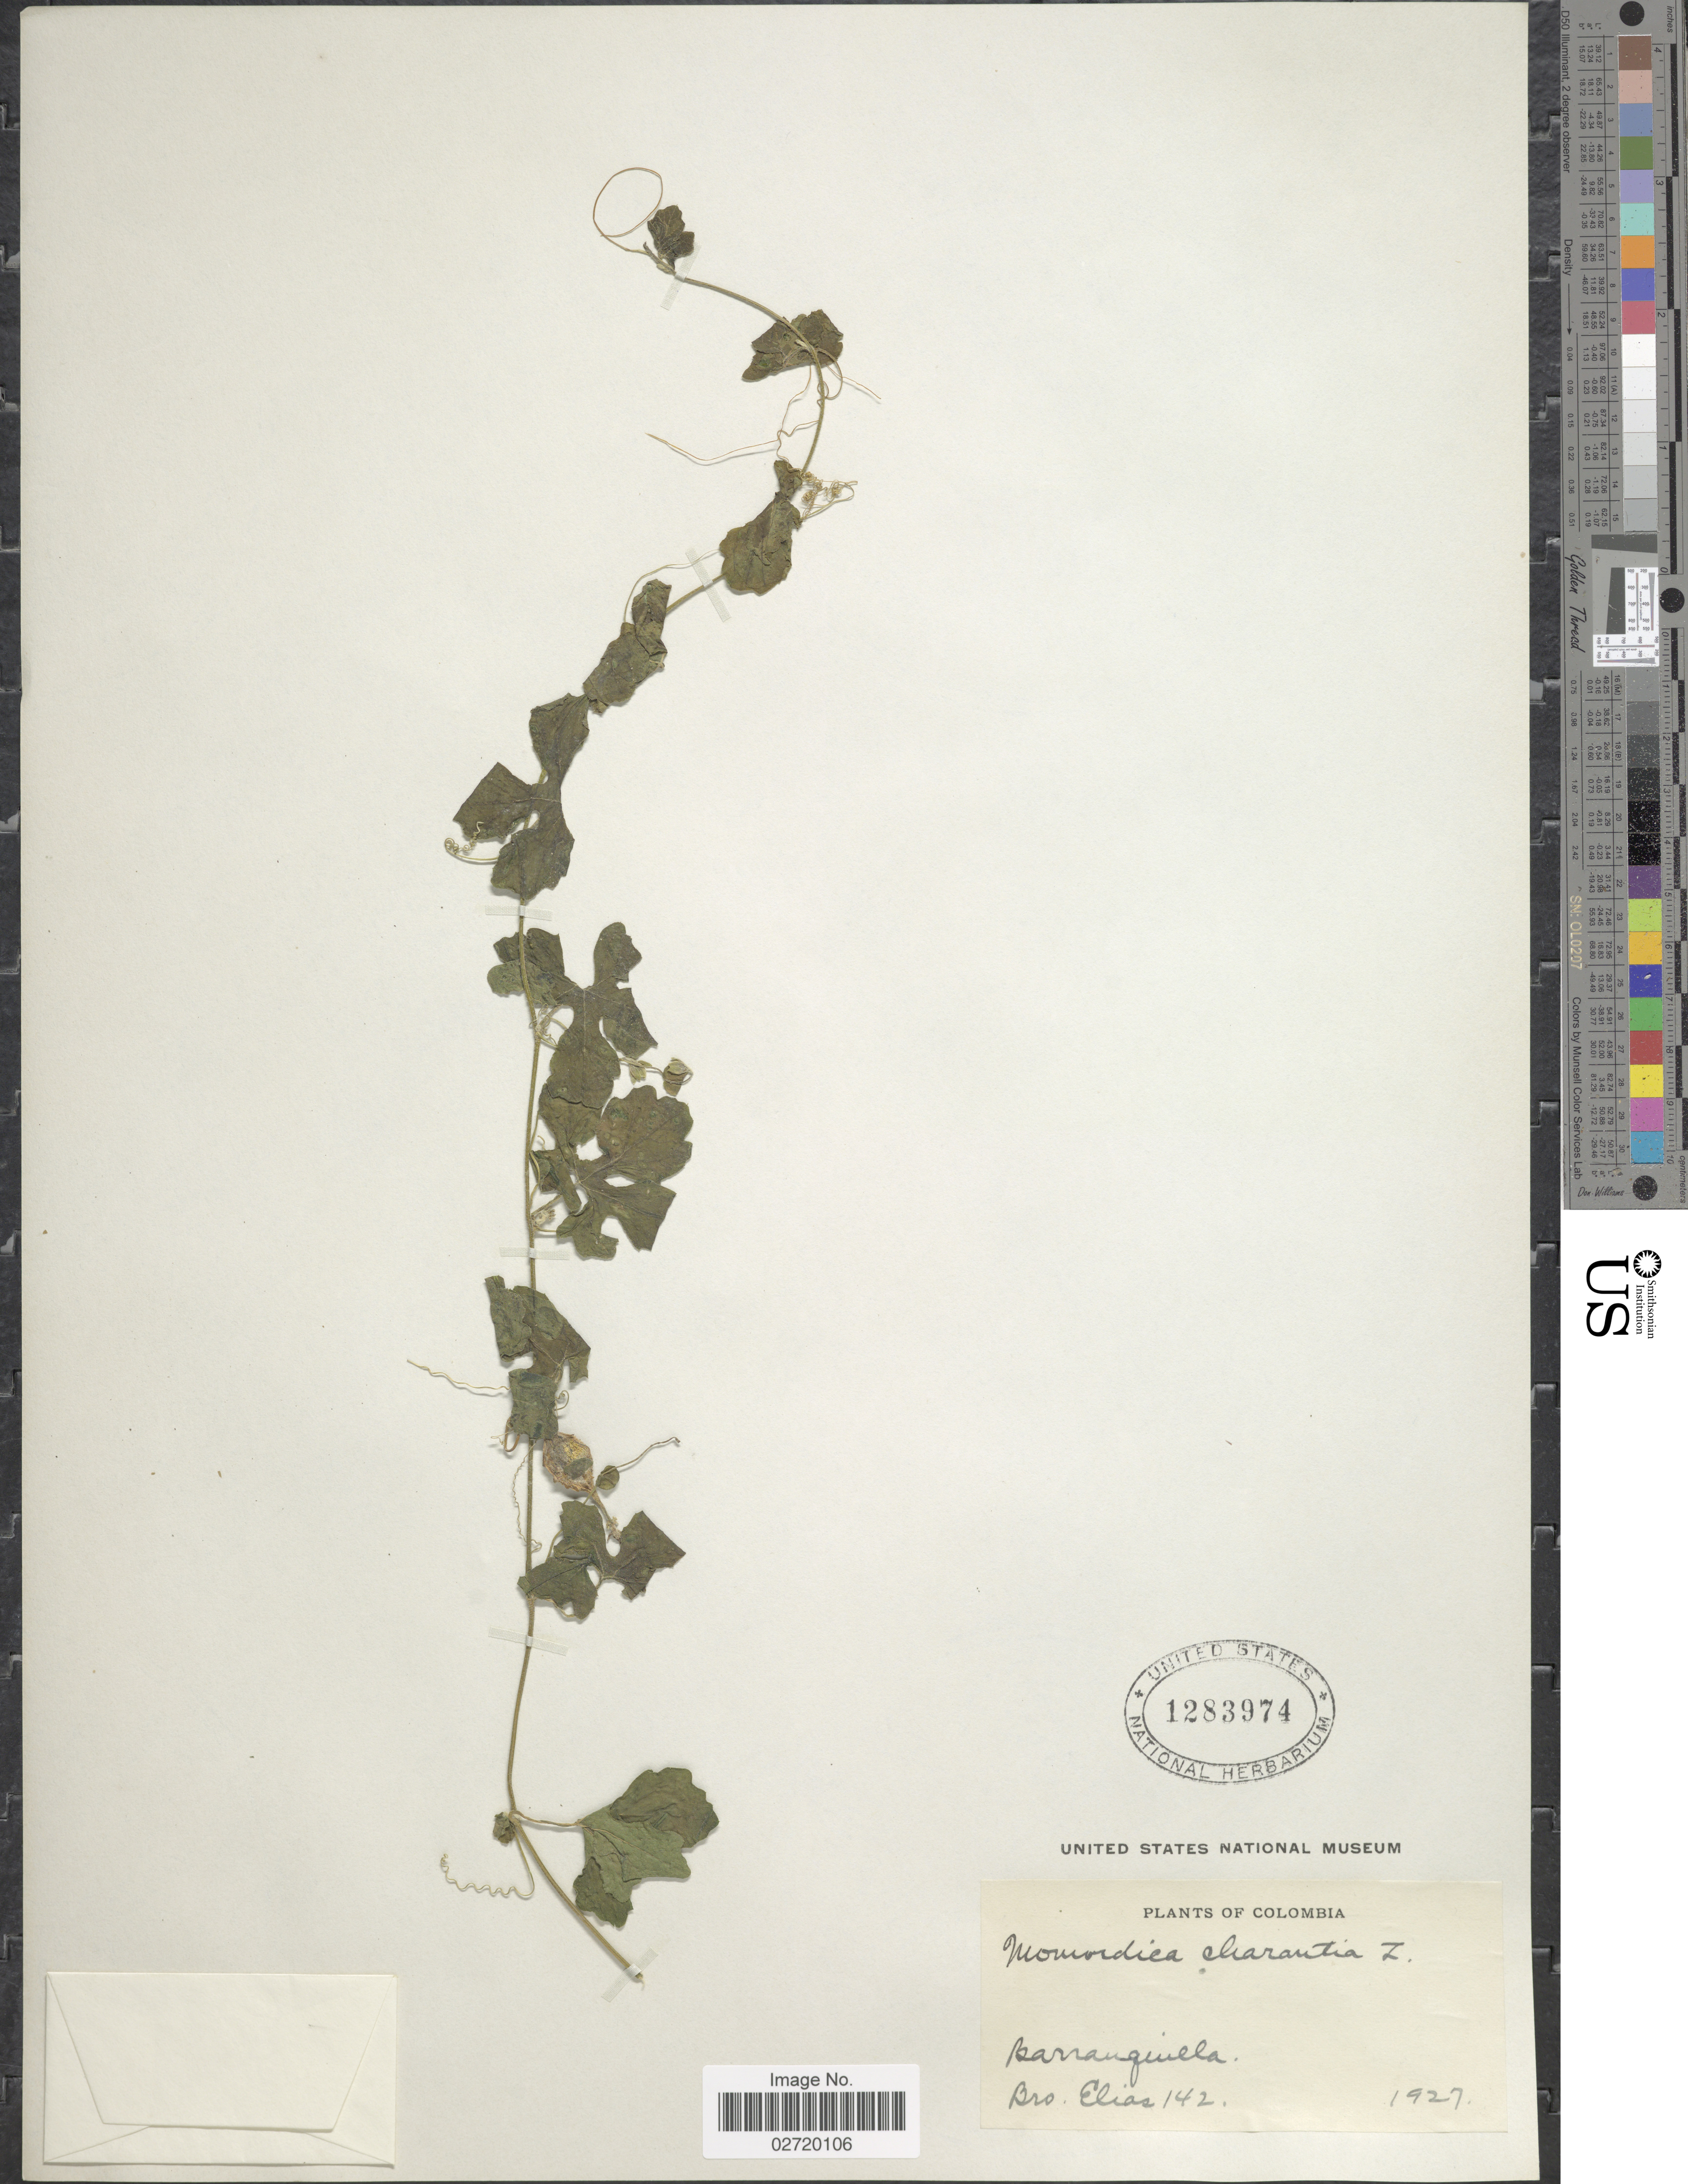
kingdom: Plantae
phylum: Tracheophyta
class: Magnoliopsida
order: Cucurbitales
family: Cucurbitaceae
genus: Momordica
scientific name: Momordica charantia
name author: L.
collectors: Bro. Elias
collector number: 142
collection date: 1927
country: Colombia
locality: Barranquilla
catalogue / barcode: US 1283974